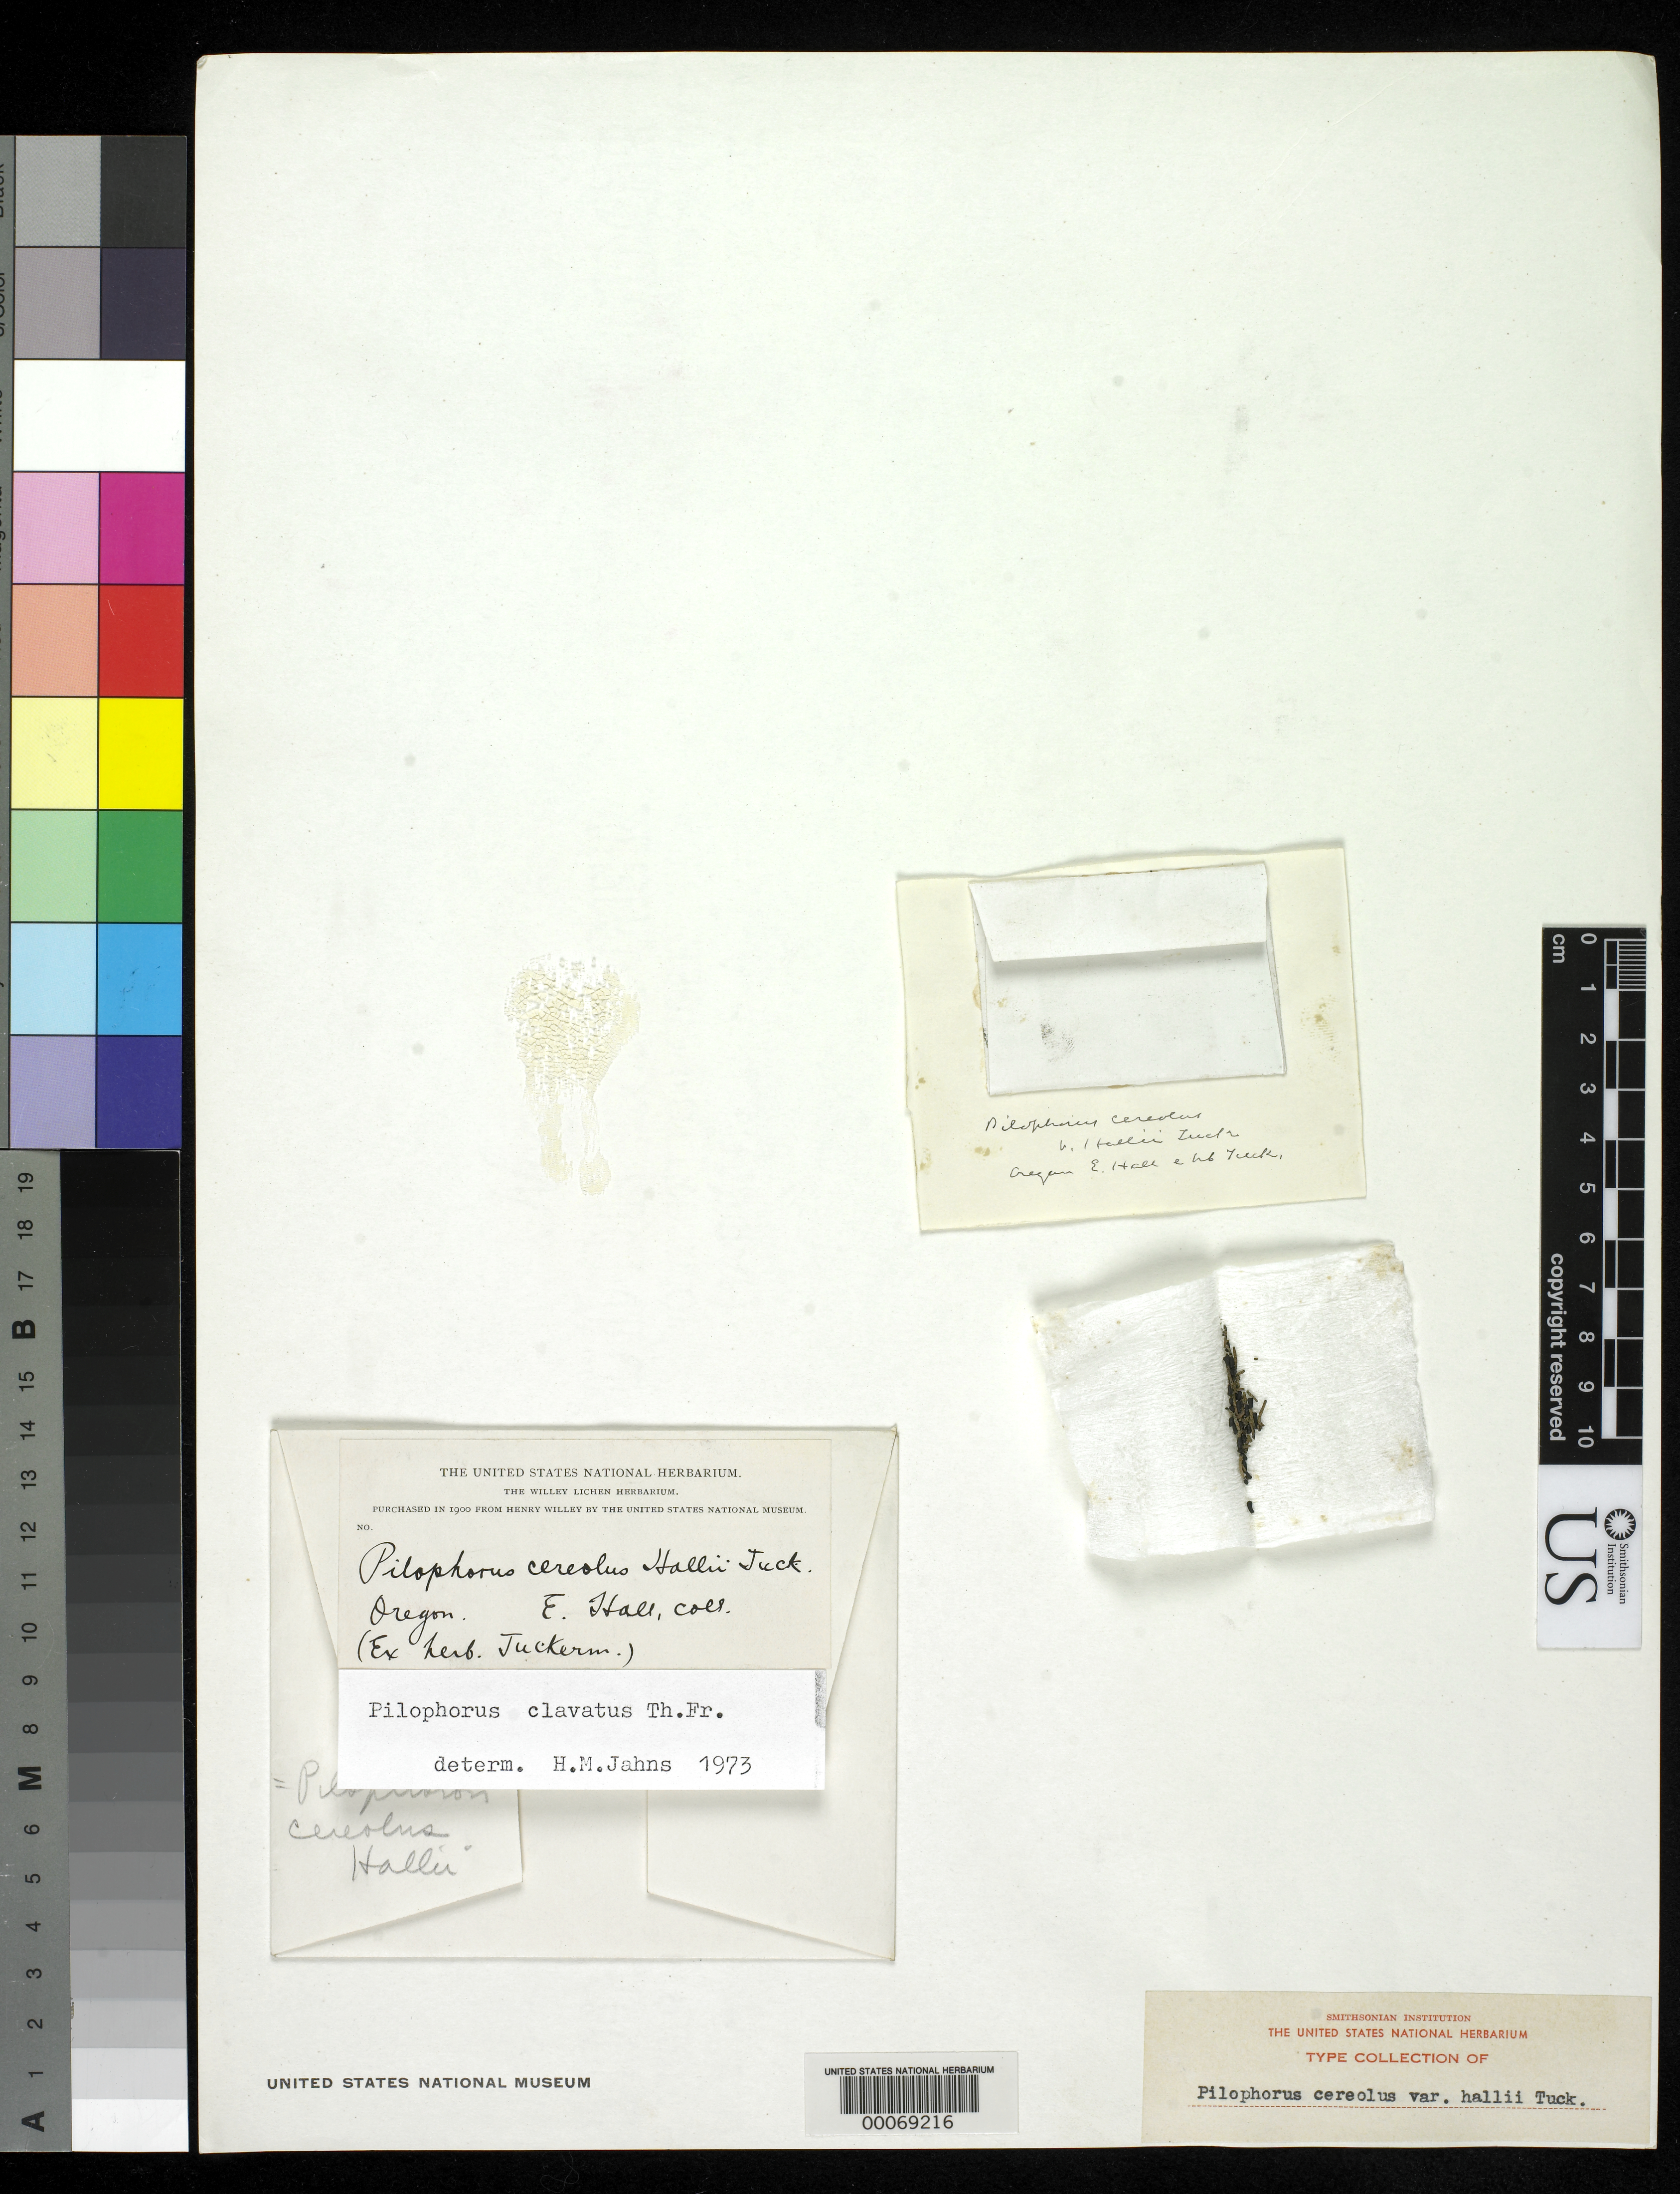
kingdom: Fungi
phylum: Ascomycota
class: Lecanoromycetes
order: Lecanorales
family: Cladoniaceae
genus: Pilophorus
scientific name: Pilophorus cereolus var. hallii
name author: Tuck.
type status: Isotype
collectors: E. Hall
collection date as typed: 1871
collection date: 1871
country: United States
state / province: Oregon